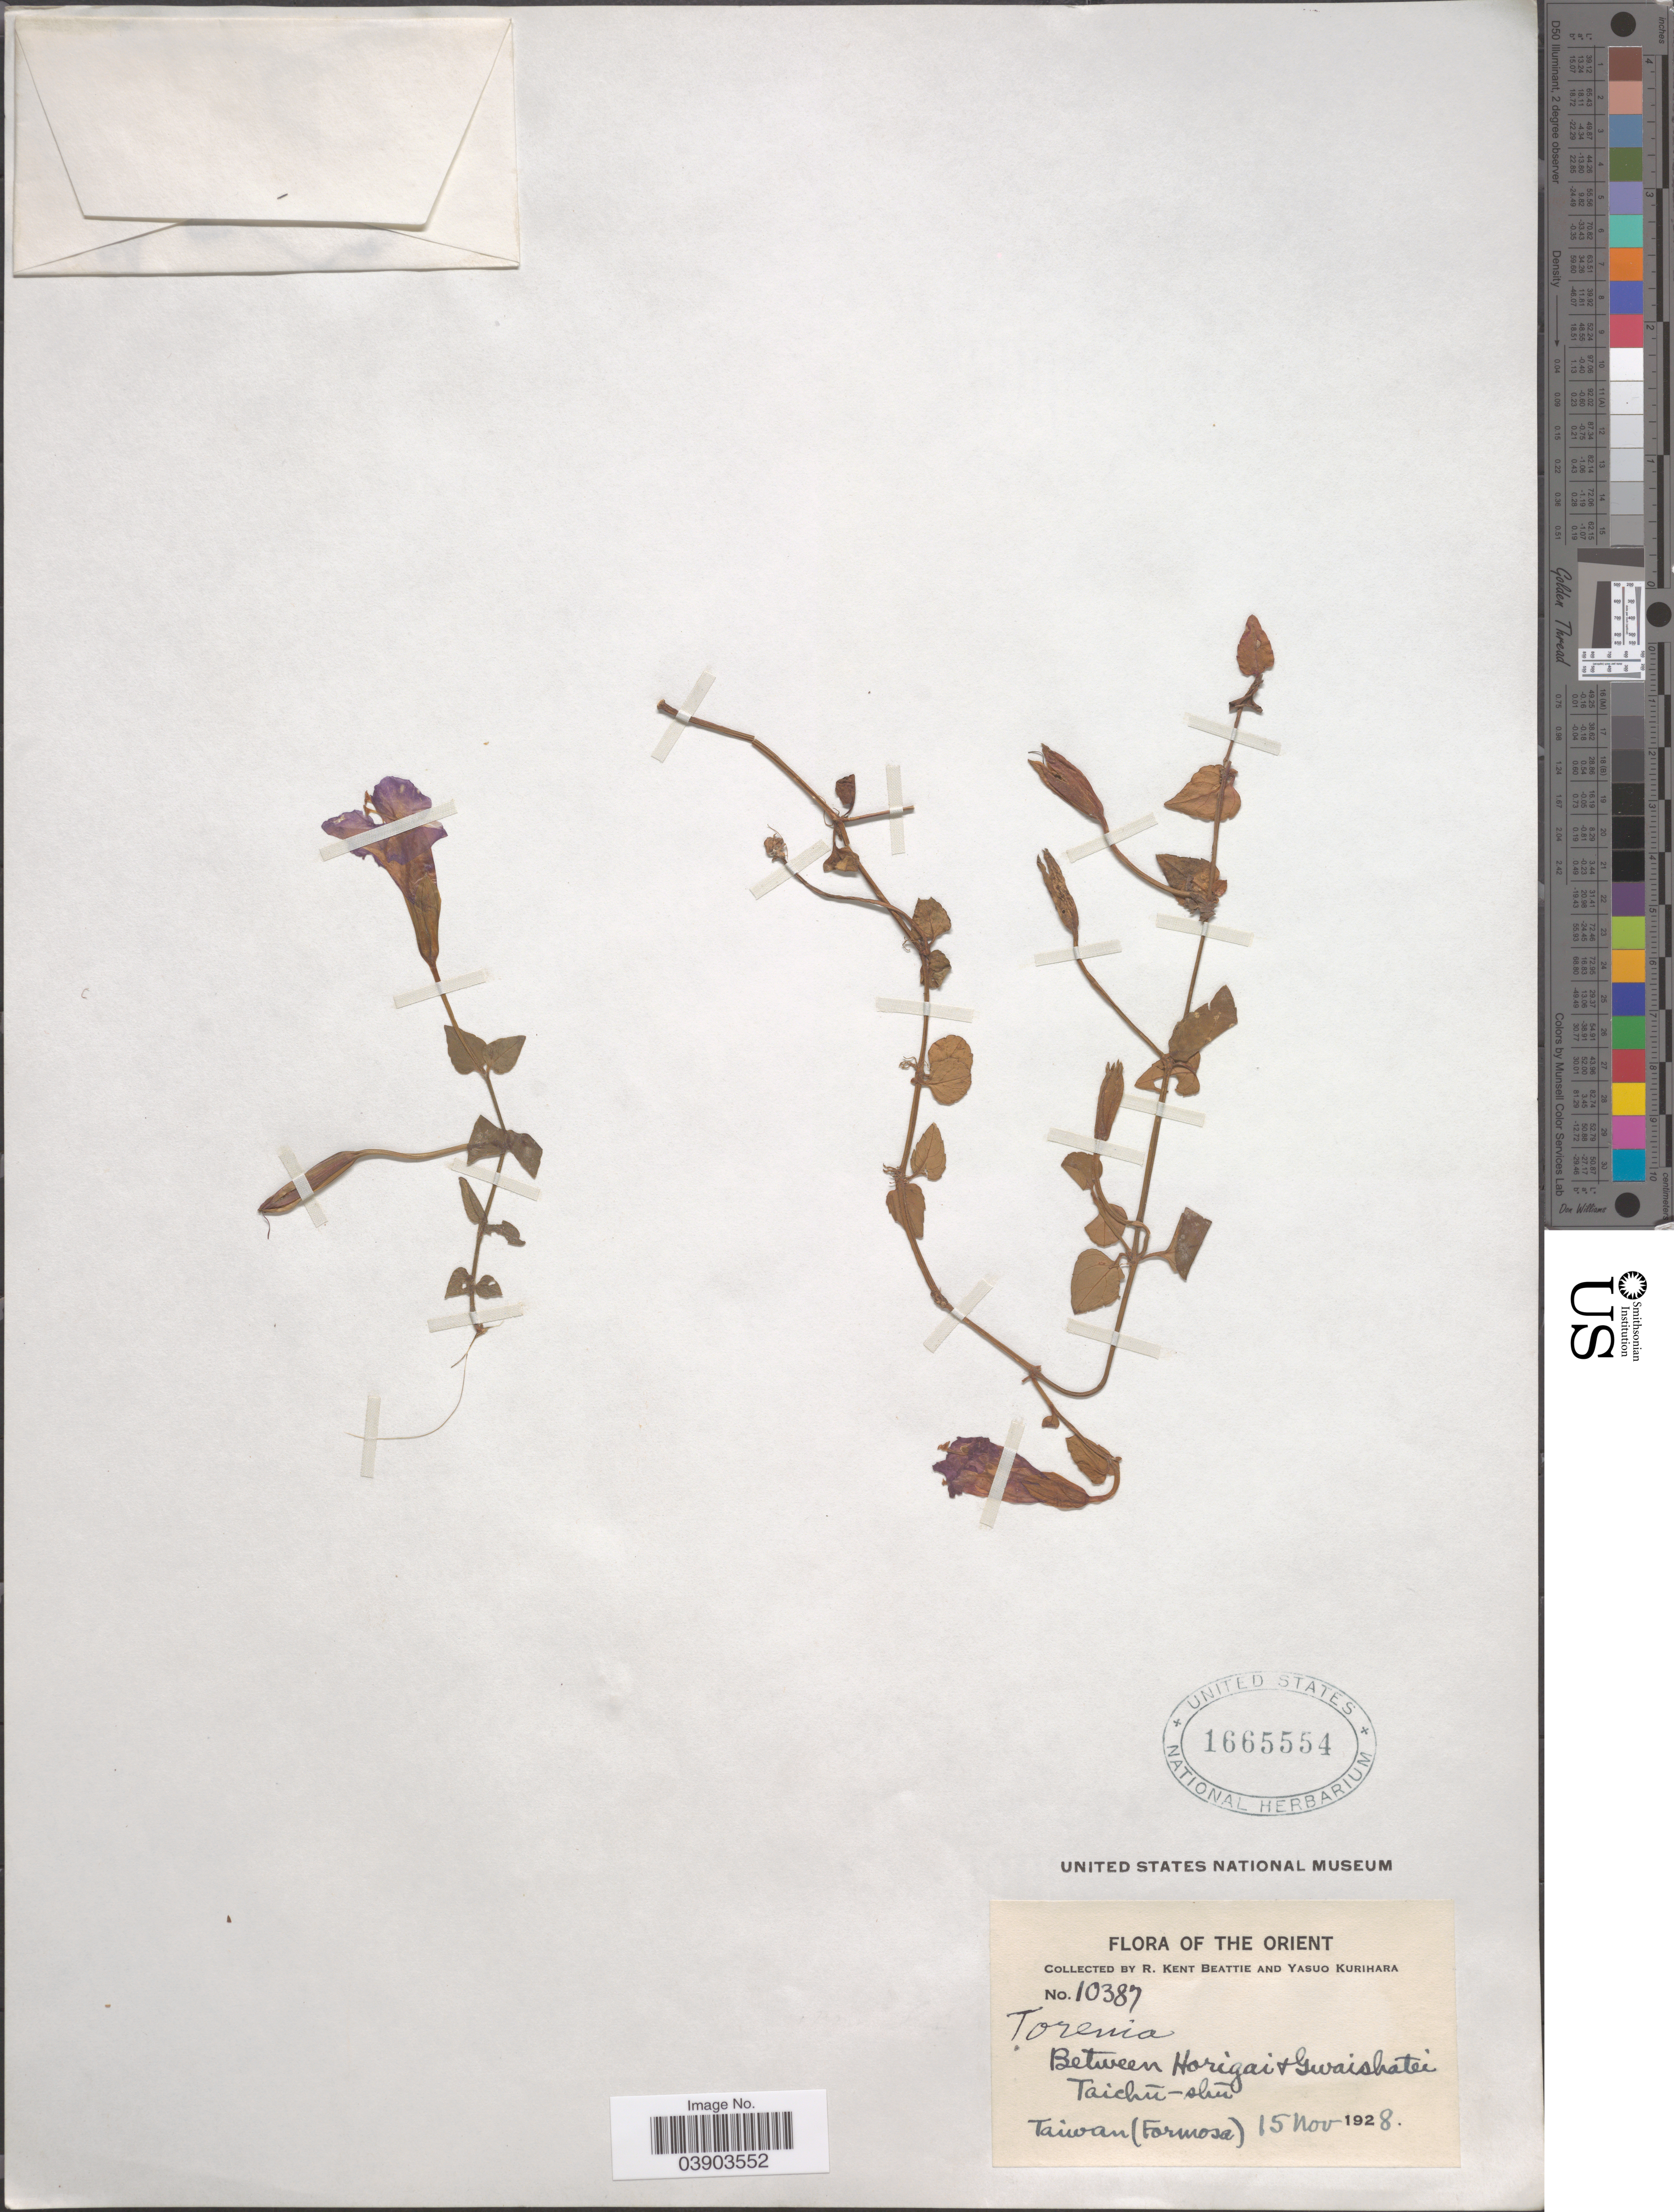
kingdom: Plantae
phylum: Tracheophyta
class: Magnoliopsida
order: Lamiales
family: Linderniaceae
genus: Torenia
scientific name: Torenia sp.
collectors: R. K. Beattie & Y. Kurihara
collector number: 10387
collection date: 1928-11-15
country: Taiwan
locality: The Orient. Between Horigai & Gwaishatei. Taichū-shū. Formosa.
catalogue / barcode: US 1665554